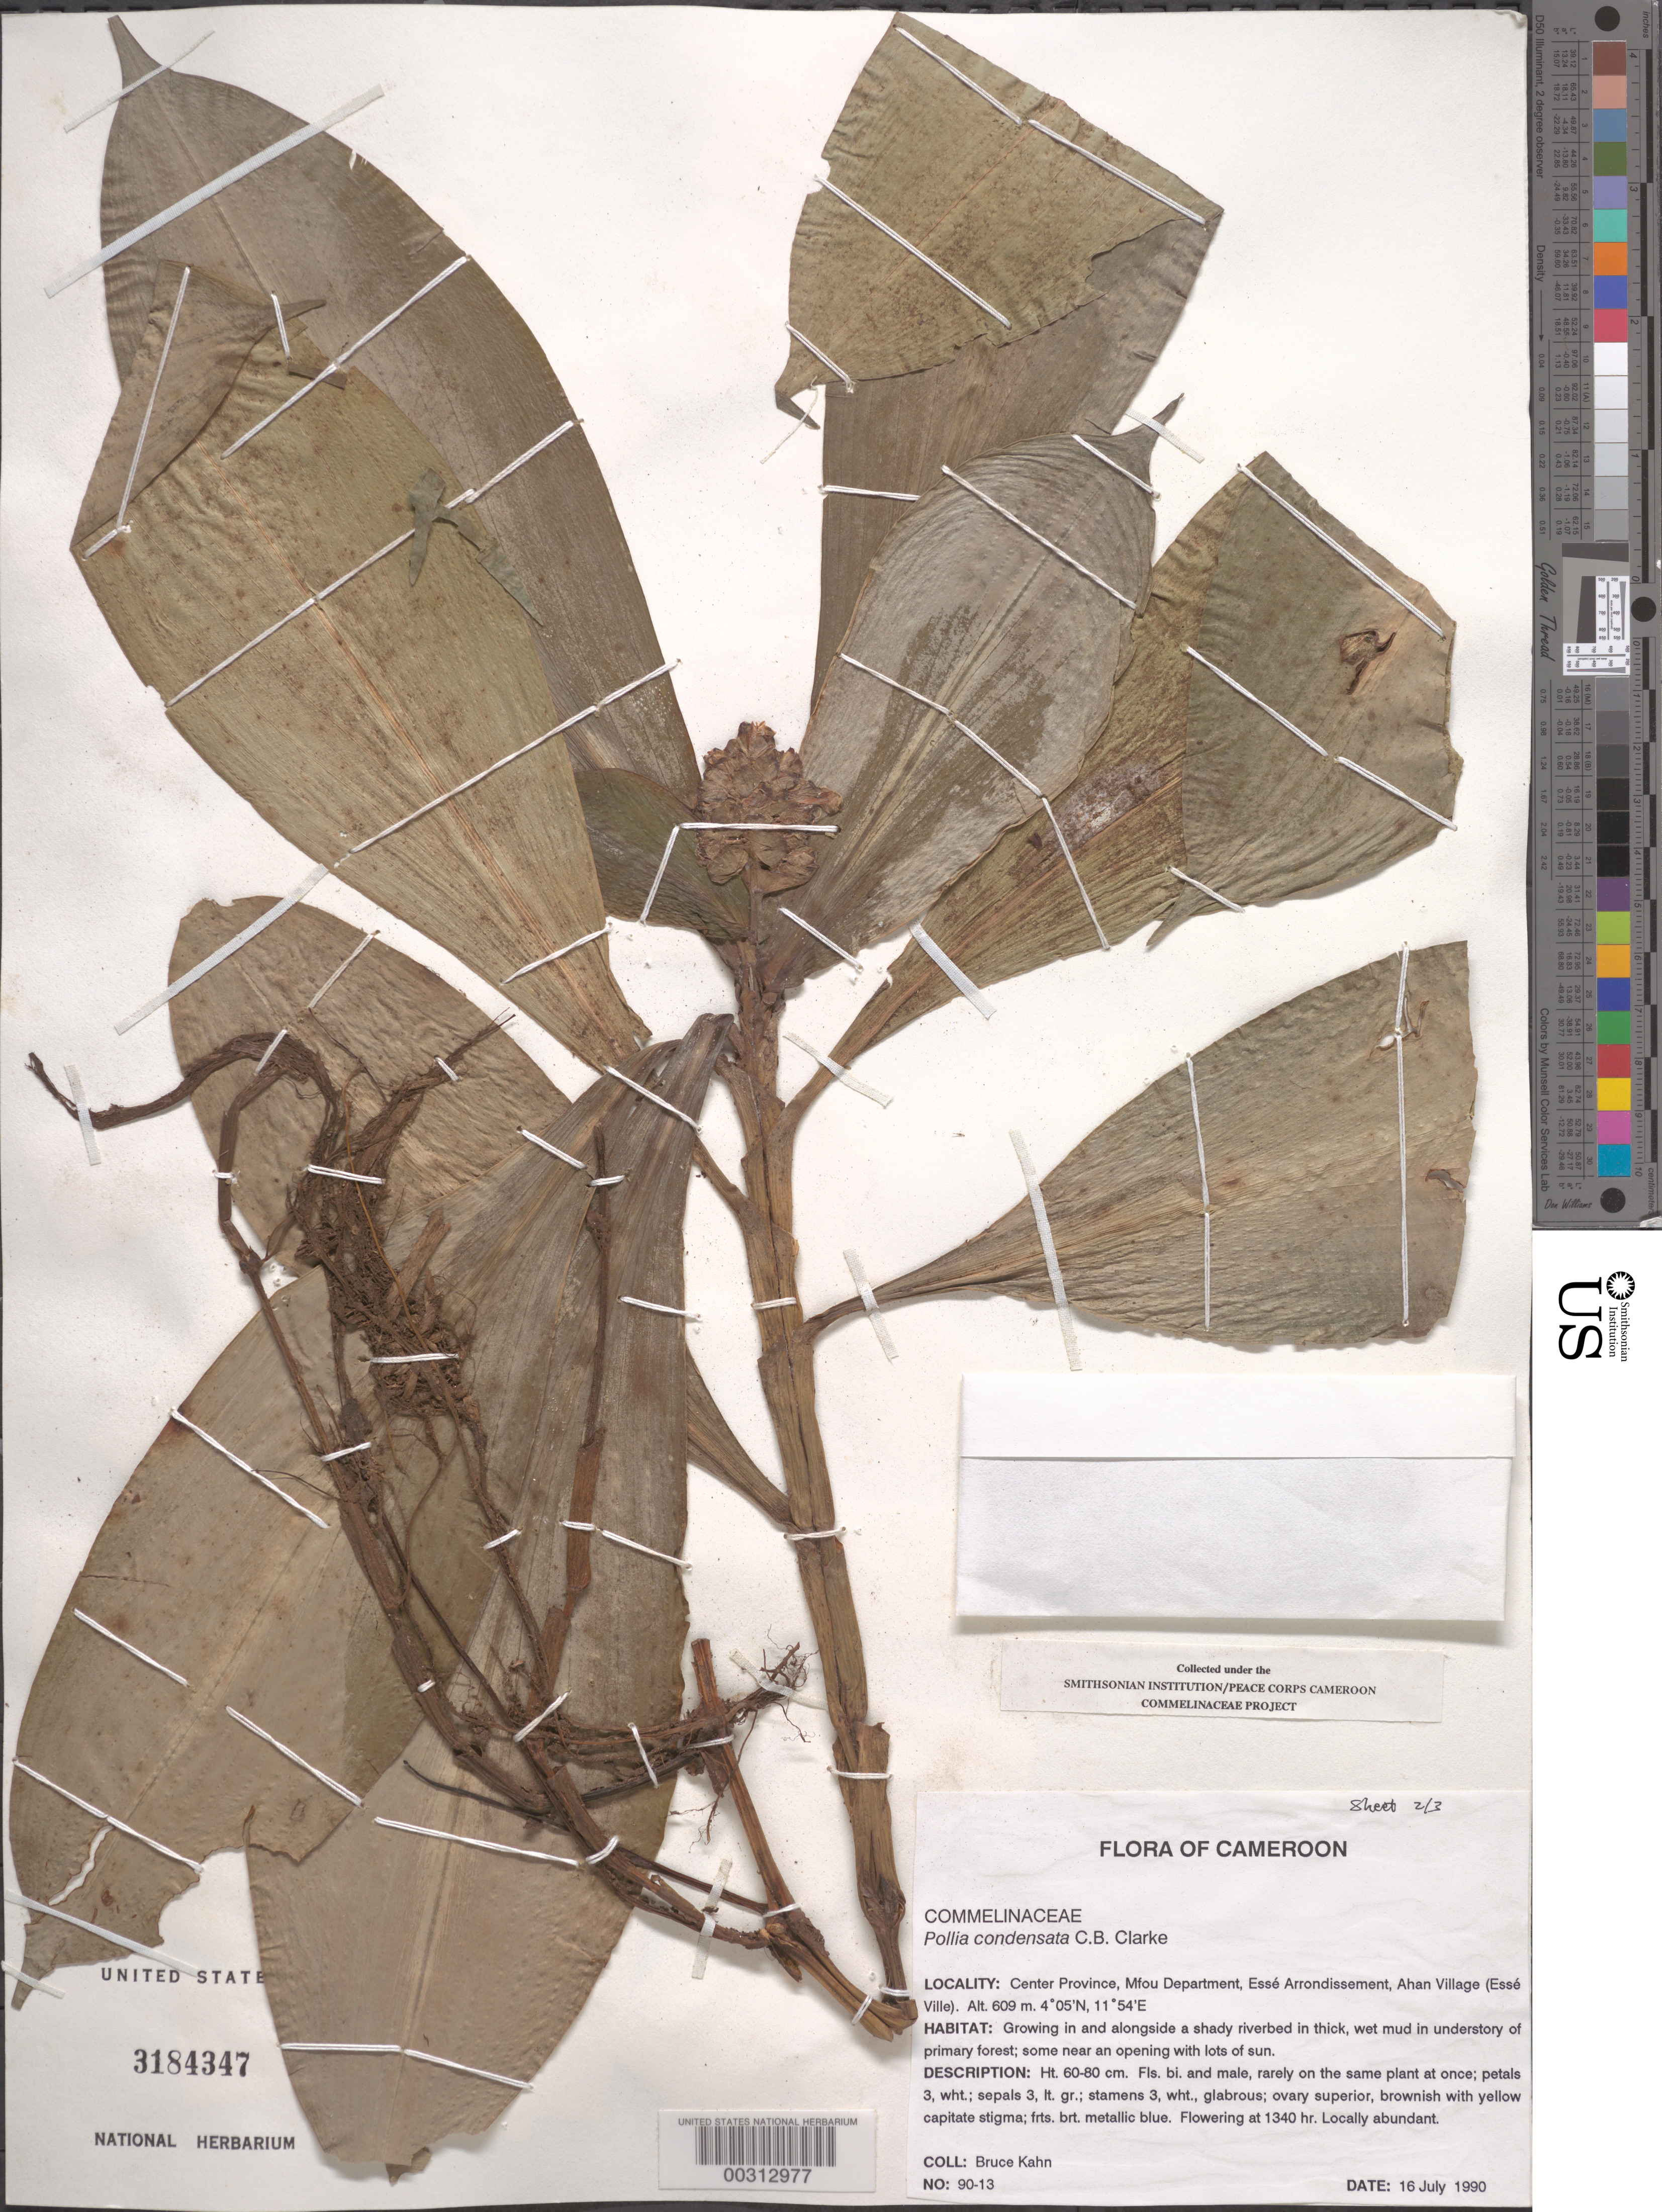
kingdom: Plantae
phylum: Tracheophyta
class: Liliopsida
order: Commelinales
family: Commelinaceae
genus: Pollia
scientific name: Pollia condensata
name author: C.B. Clarke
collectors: B. Kahn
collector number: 90-13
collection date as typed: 16 Jul 1990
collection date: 1990-07-16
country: Cameroon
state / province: Centre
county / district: Méfou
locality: Esse arrondissement, ahan village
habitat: Growing in and alongside a shady riverbed in thick, wet mud in understory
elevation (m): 609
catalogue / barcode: US 3184347